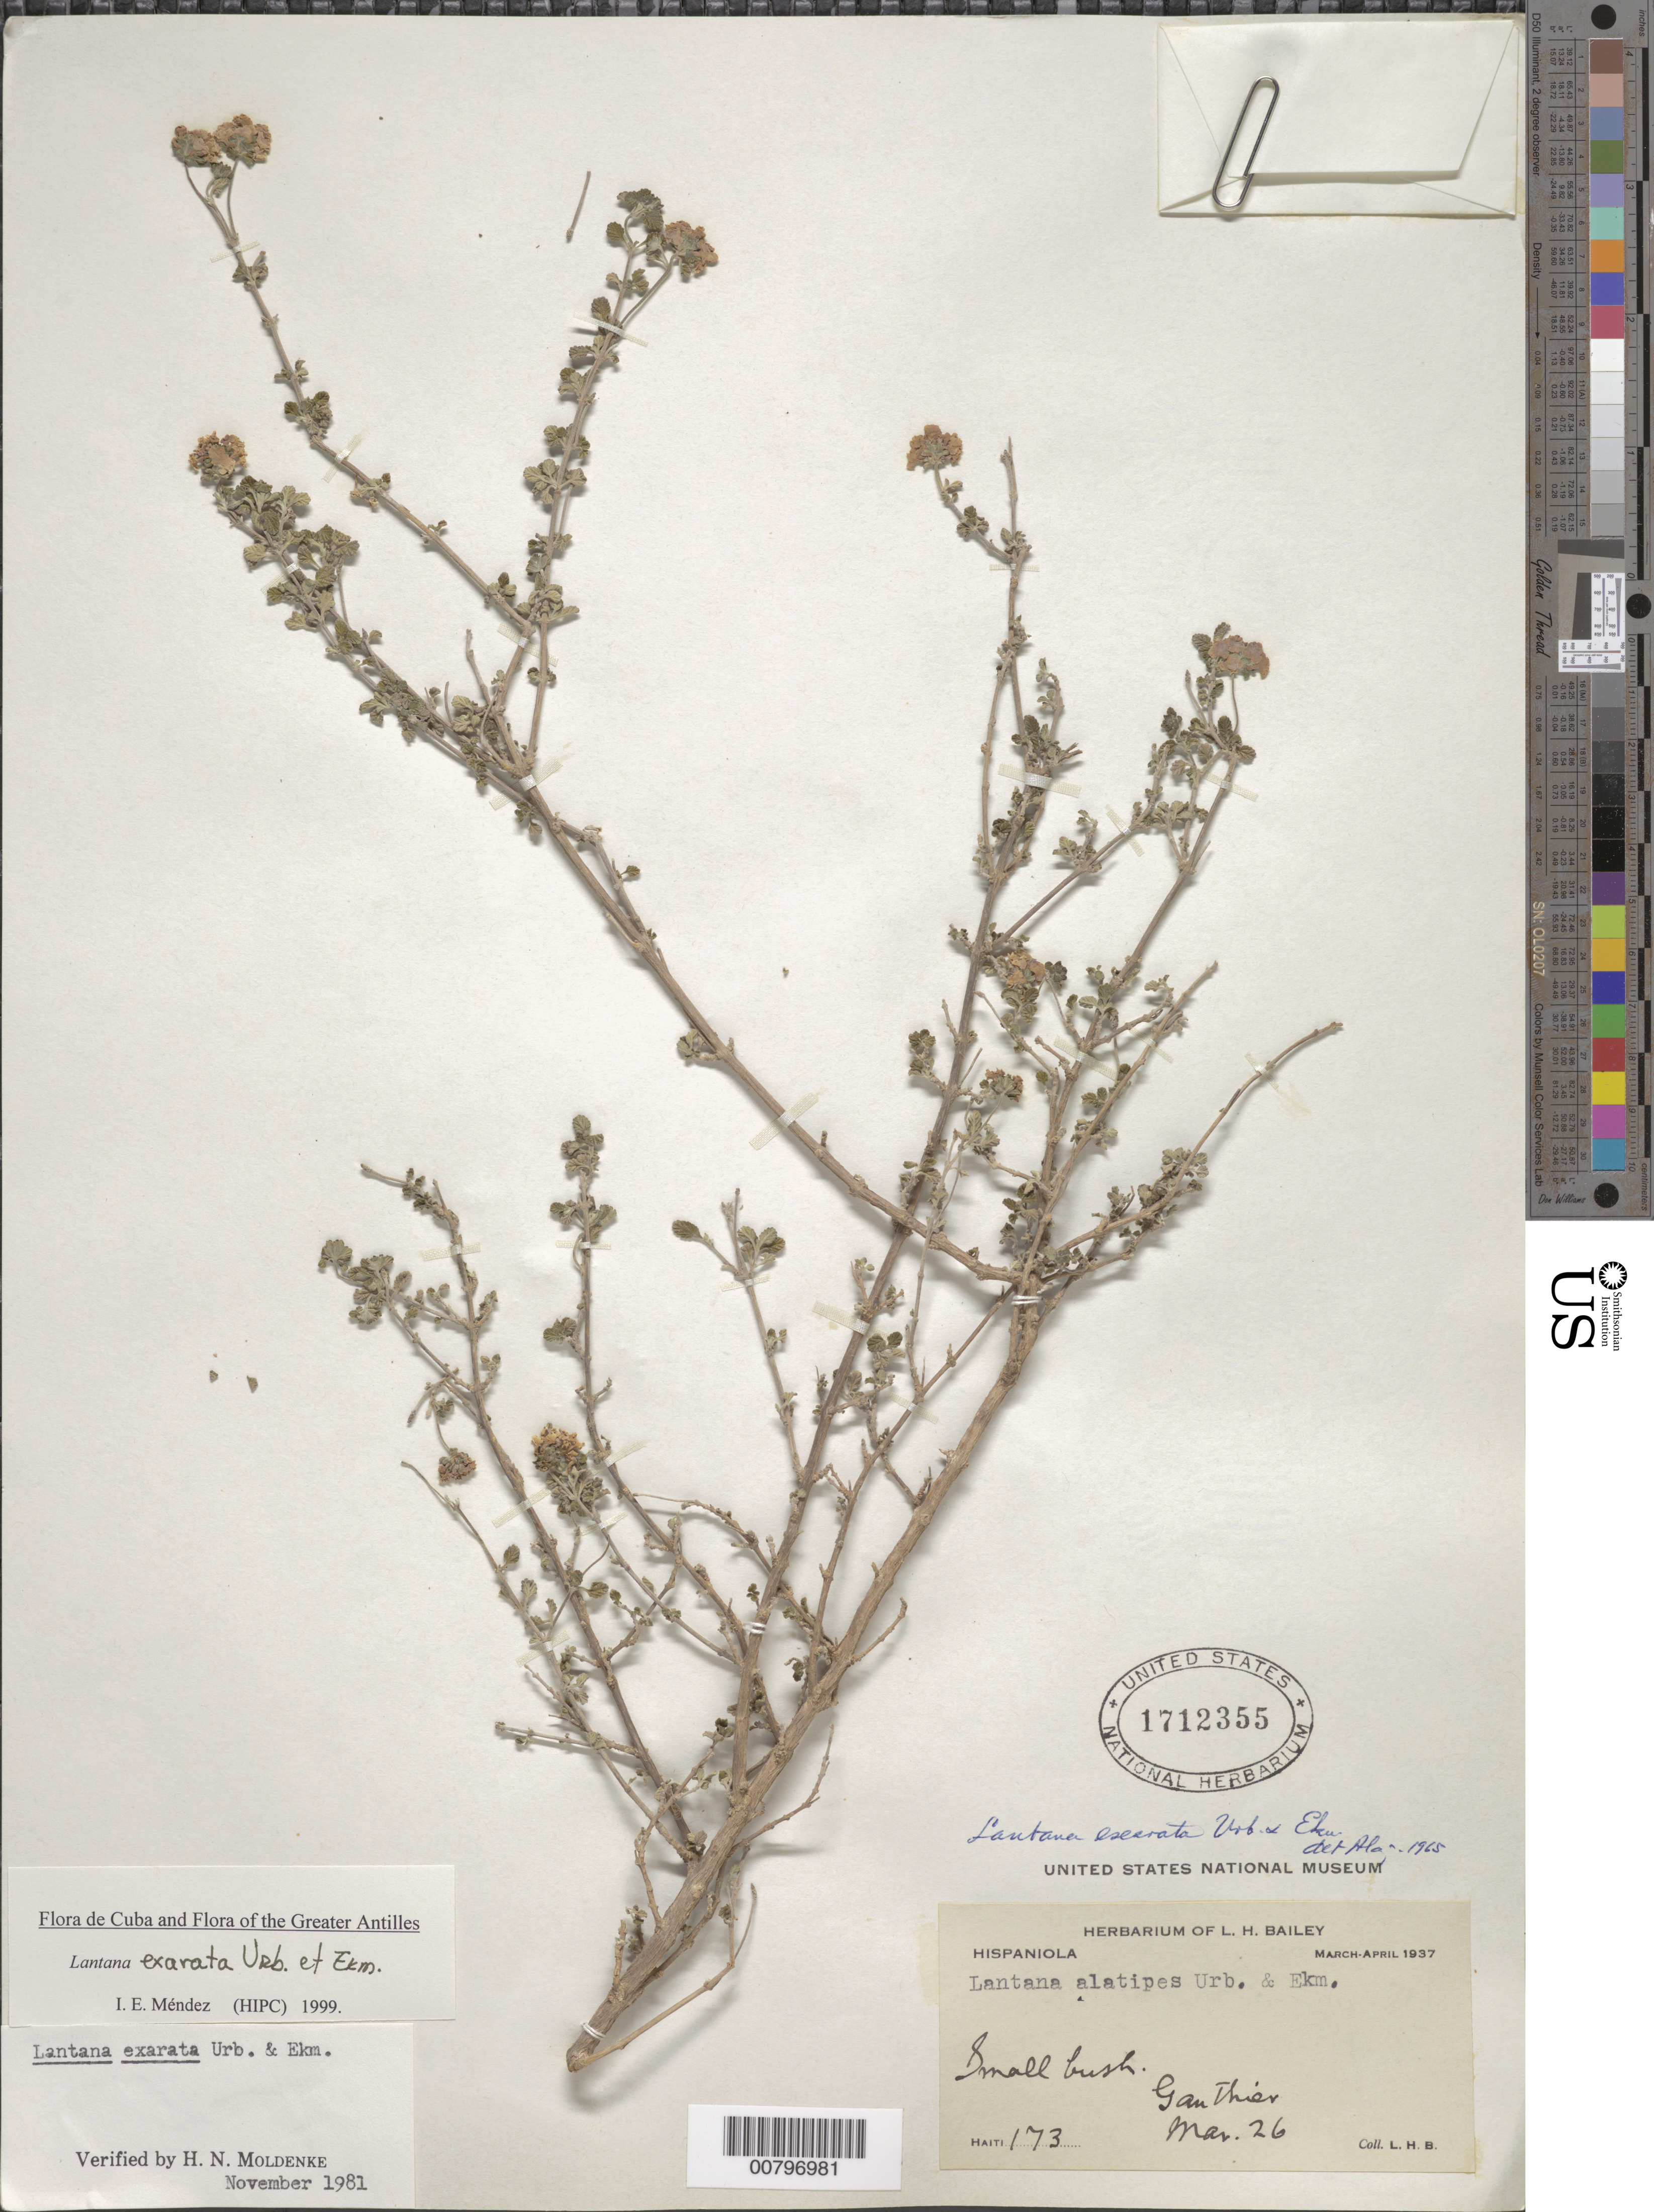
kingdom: Plantae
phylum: Tracheophyta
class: Magnoliopsida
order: Lamiales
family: Verbenaceae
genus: Lantana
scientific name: Lantana exarata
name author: Urb. & Ekman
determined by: Méndez, Isidro E., (HIPC)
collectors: L. H. Bailey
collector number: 173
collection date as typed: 26 Mar 1937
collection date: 1937-03-26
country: Haiti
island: Hispaniola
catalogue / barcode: US 1712355